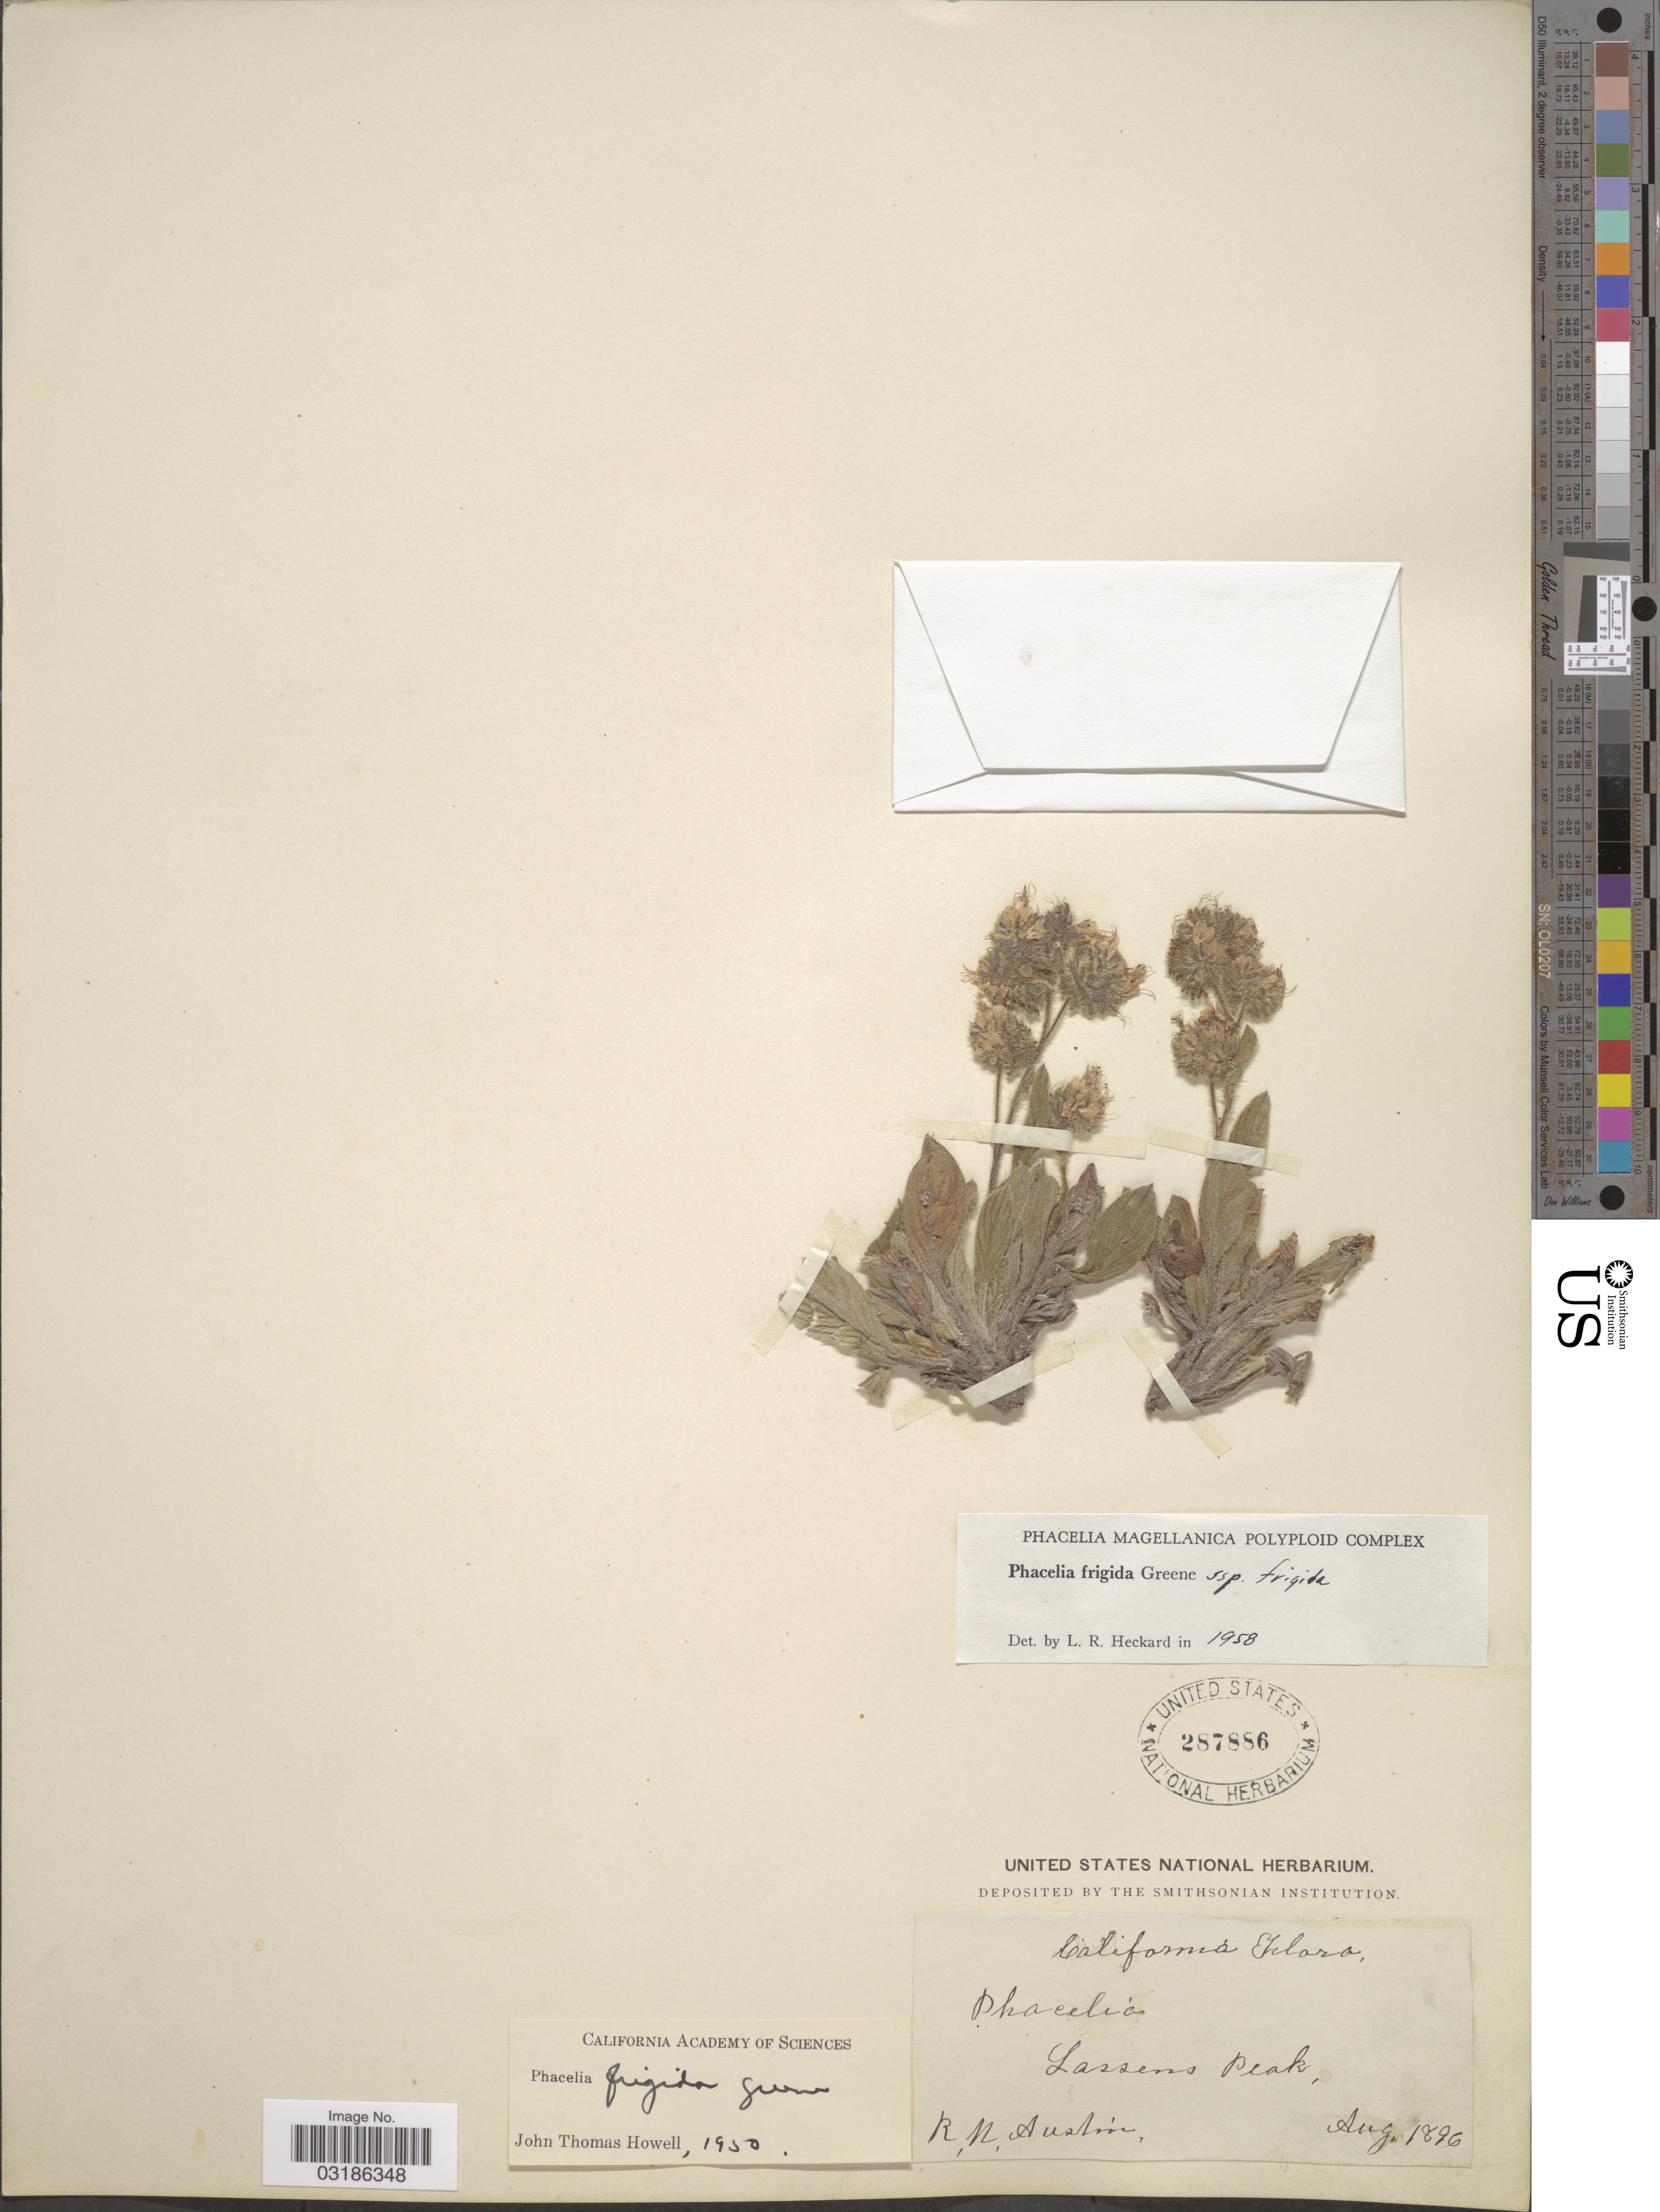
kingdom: Plantae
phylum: Tracheophyta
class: Magnoliopsida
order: Boraginales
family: Hydrophyllaceae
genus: Phacelia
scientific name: Phacelia frigida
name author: Greene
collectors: R. Austin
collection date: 1896-08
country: United States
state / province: California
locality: Lassens Peak.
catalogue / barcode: US 287886